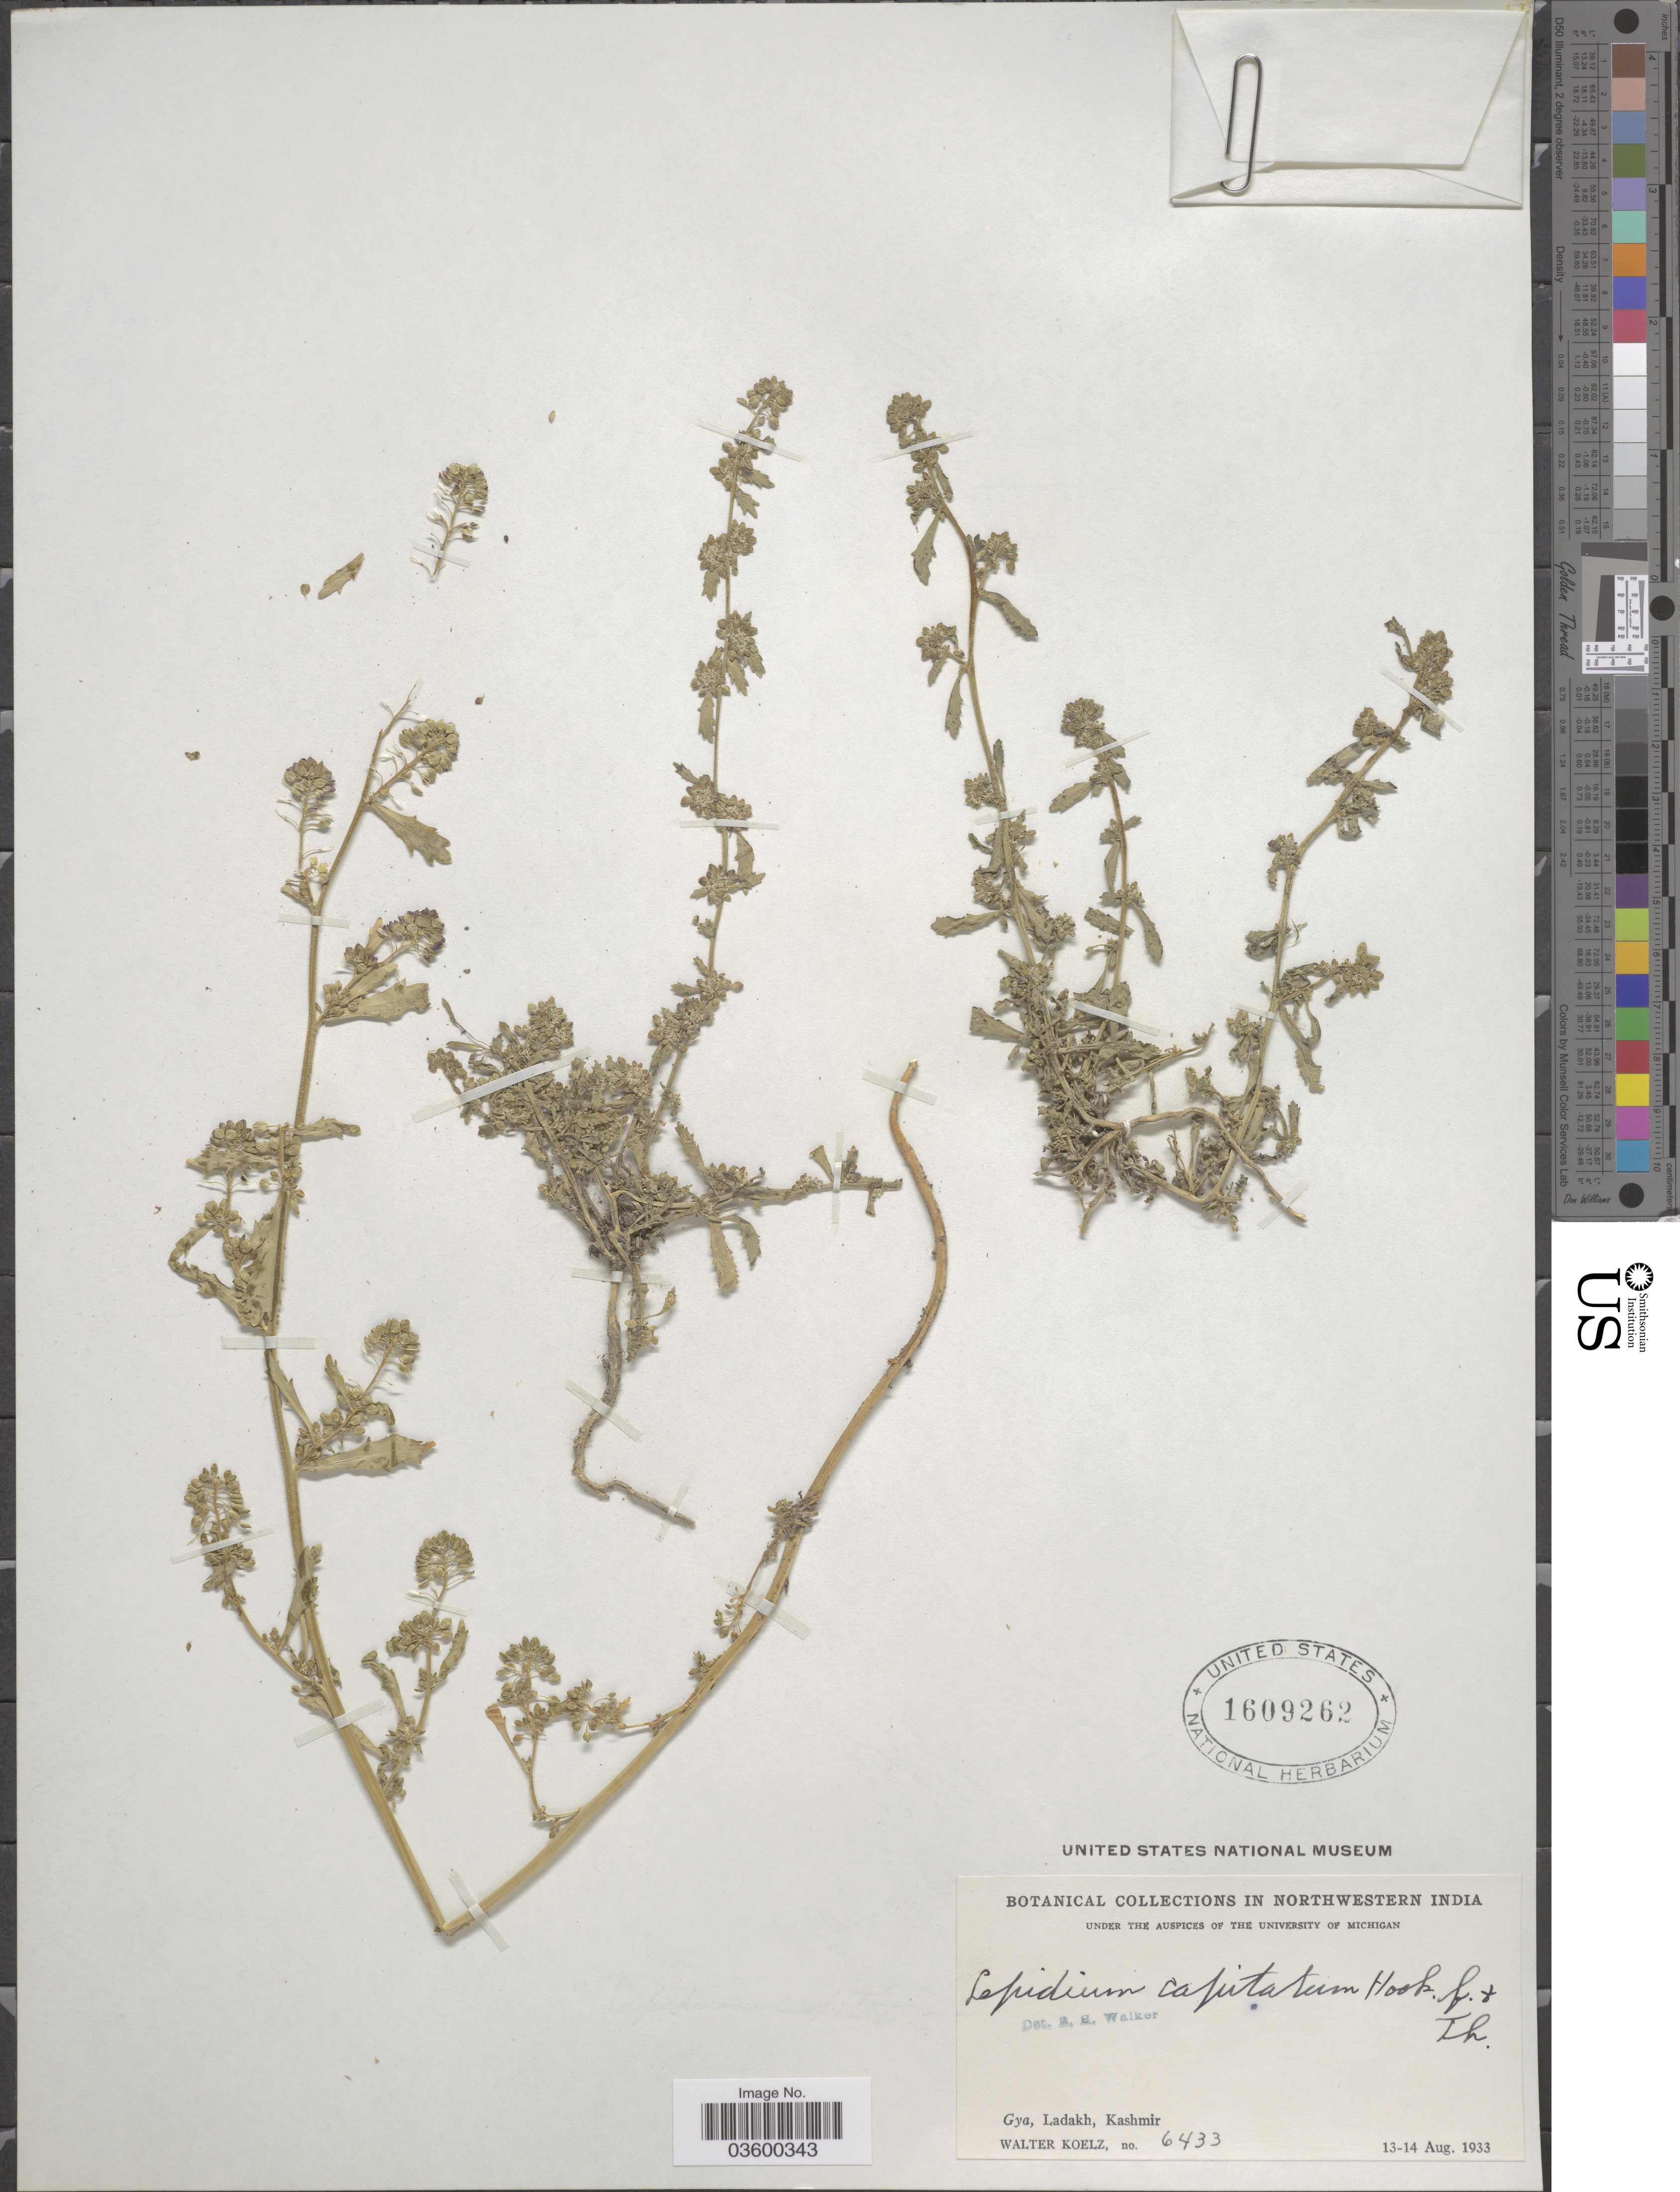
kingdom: Plantae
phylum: Tracheophyta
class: Magnoliopsida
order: Brassicales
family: Brassicaceae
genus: Lepidium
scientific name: Lepidium capitatum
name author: Hook. f. & Thomson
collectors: W. N. Koelz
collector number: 6433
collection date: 1933-08-13/1933-08-14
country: India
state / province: Jammu and Kashmir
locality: Northwestern India. Gya, Ladakh, Kashmir.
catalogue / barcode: US 1609262